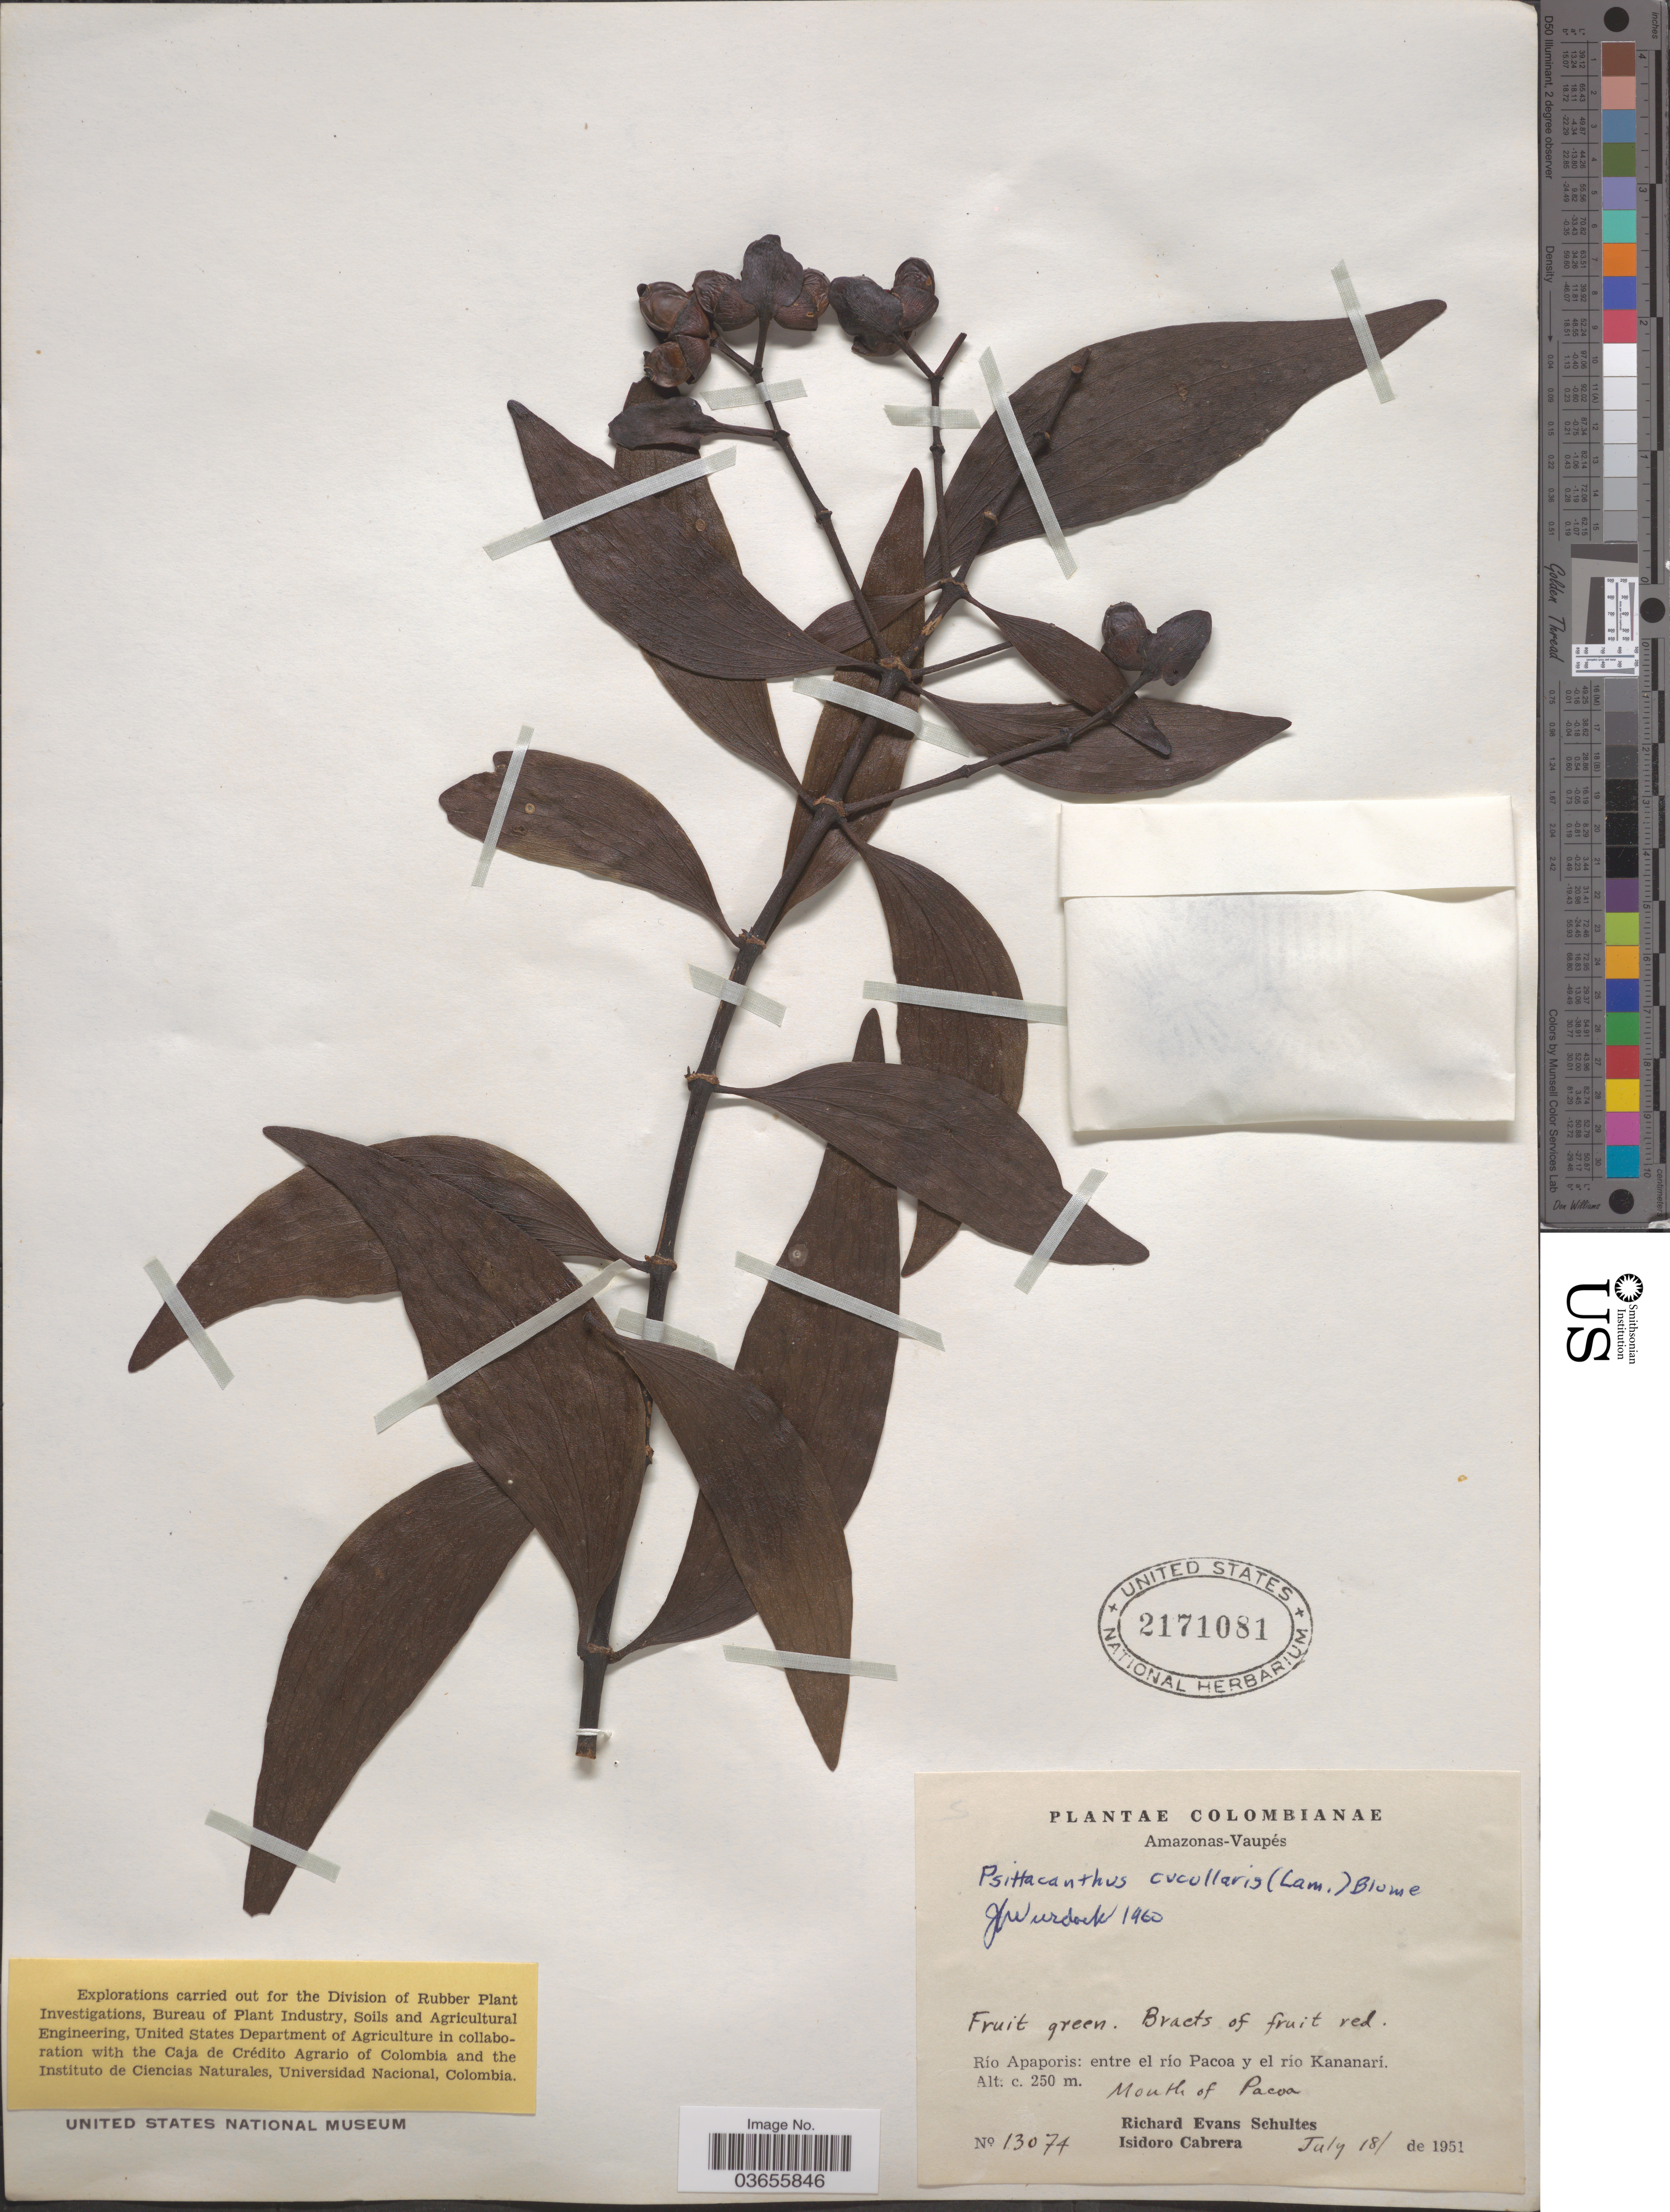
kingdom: Plantae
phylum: Tracheophyta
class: Magnoliopsida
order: Santalales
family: Loranthaceae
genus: Psittacanthus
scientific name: Psittacanthus cucullaris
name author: (Kunth) G. Don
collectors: R. E. Schultes & I. Cabrera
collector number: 1374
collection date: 1951-07-18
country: Colombia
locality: Amazonas-Vaupés. Río Apaporis: entre el río Pacoa y el río Kananarí. Mouth of Pacoa.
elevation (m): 250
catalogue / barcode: US 2171081